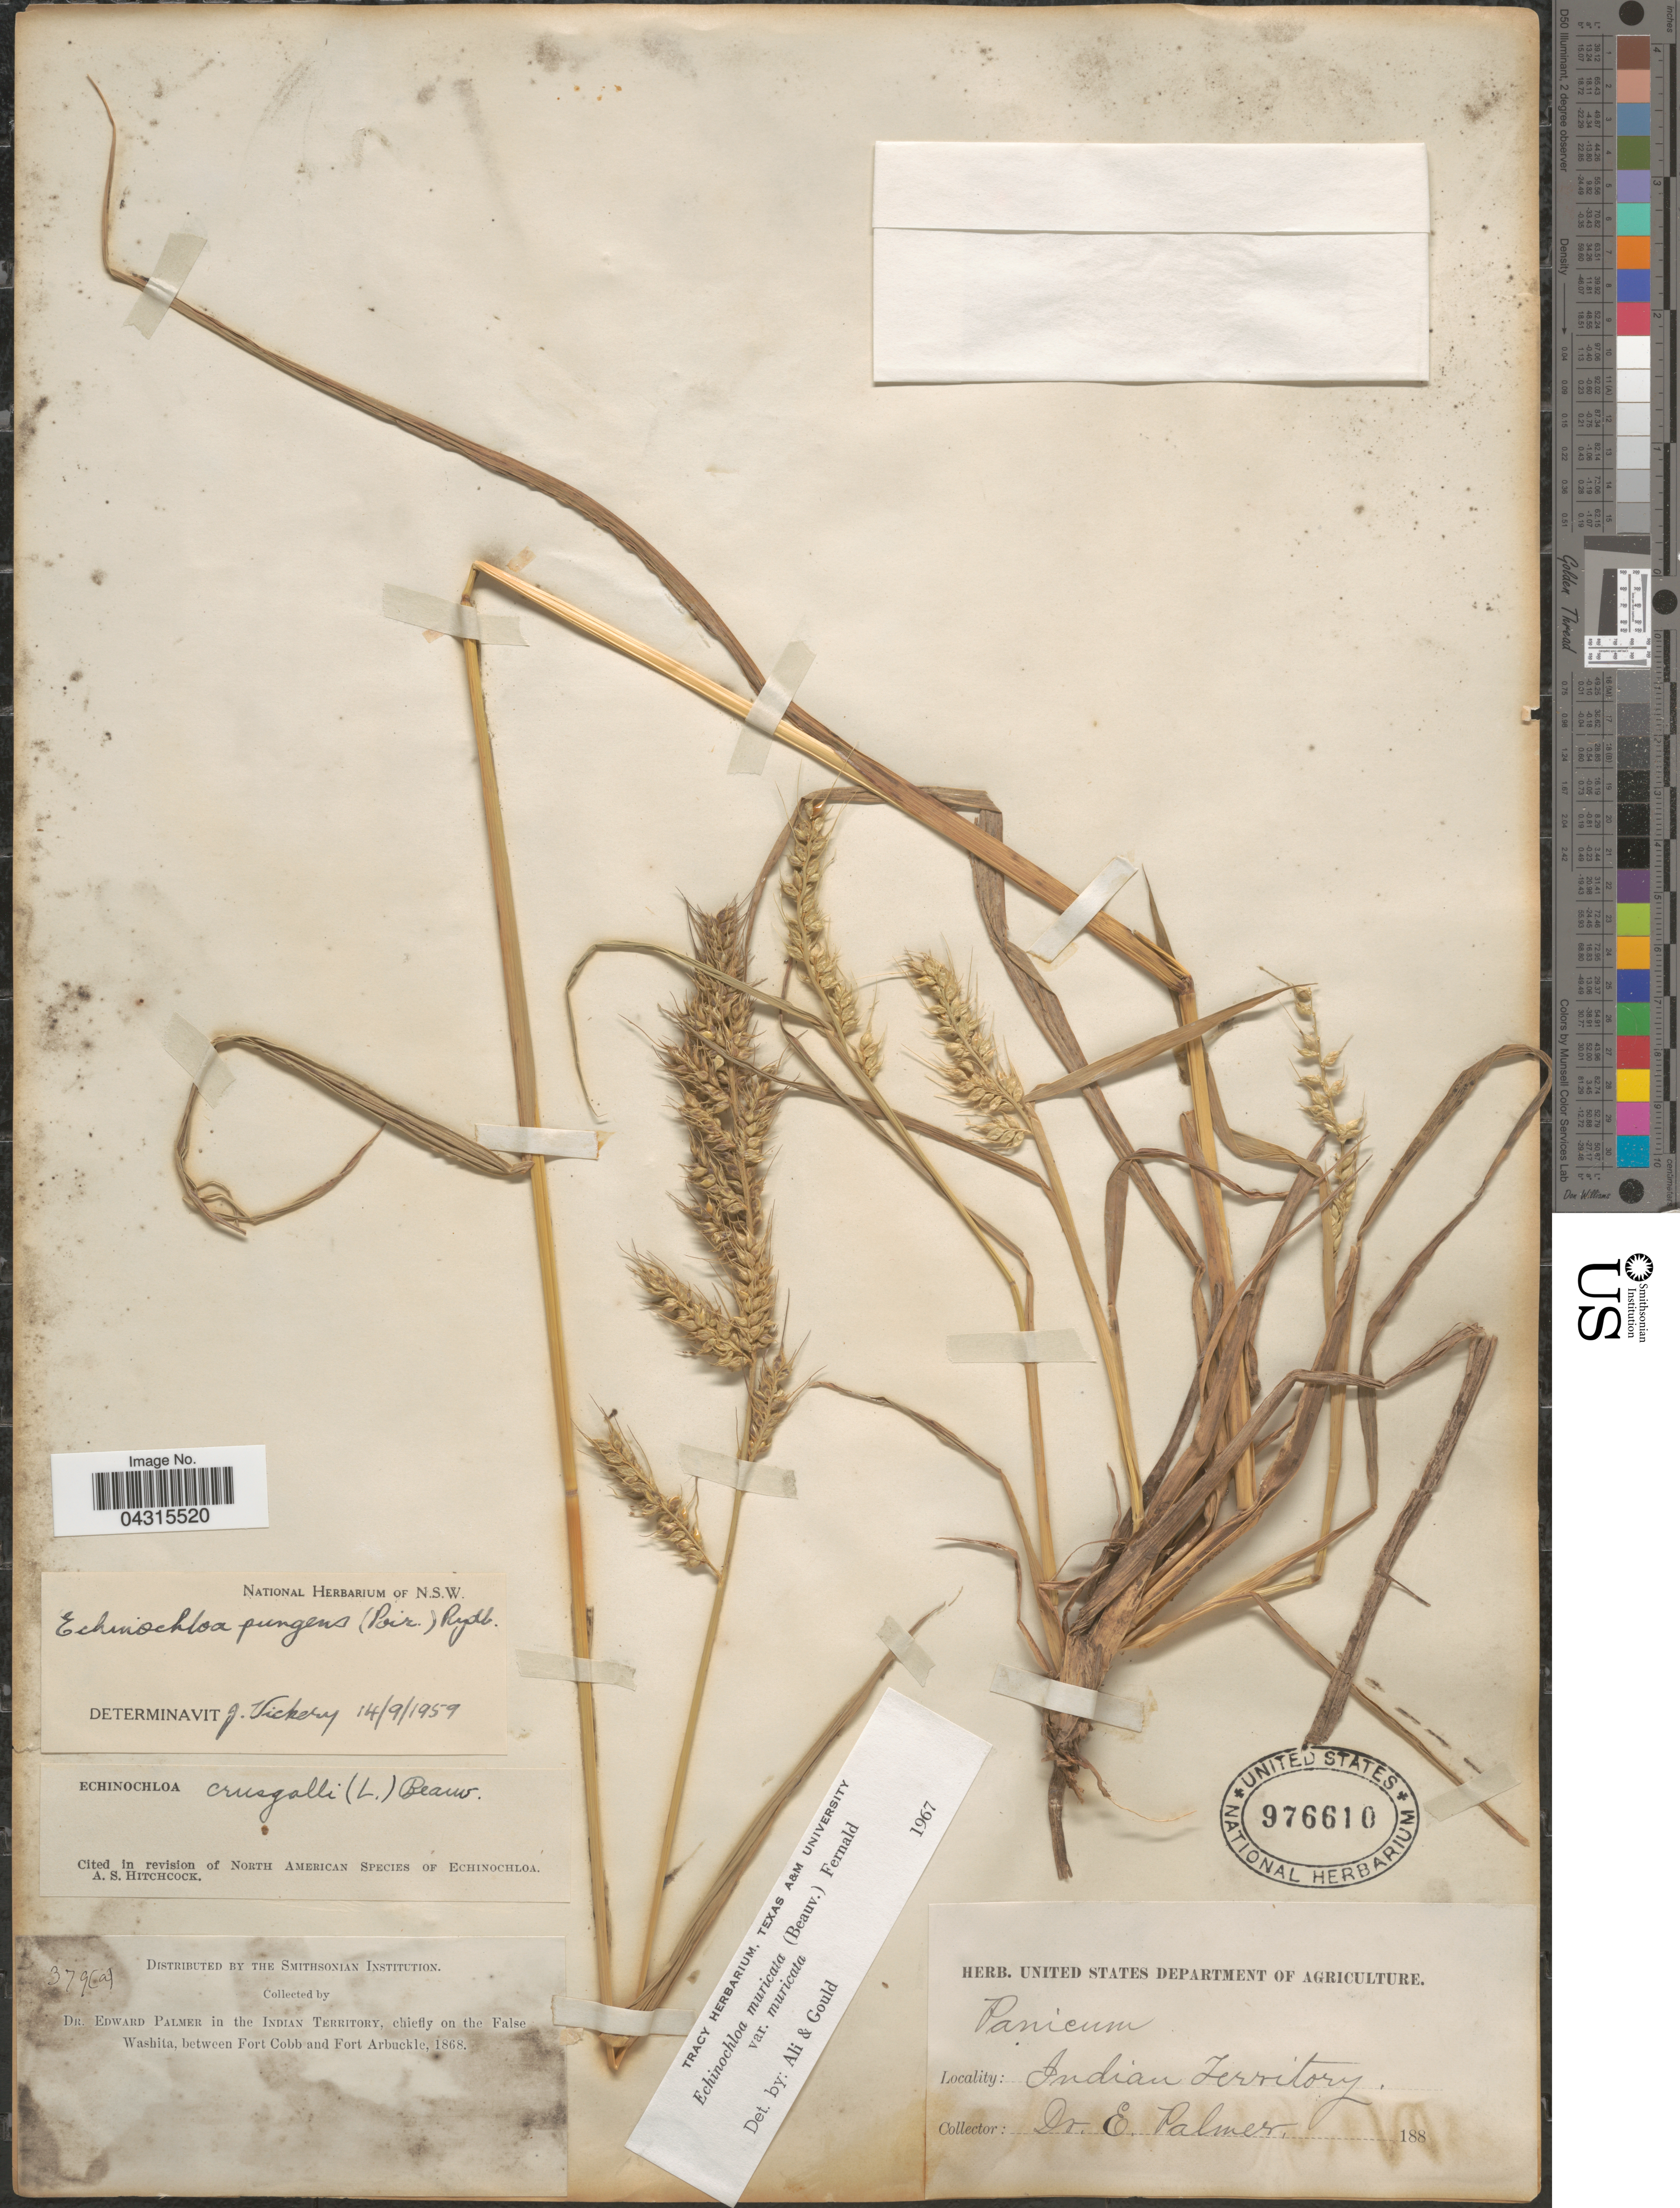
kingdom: Plantae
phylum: Tracheophyta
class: Liliopsida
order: Poales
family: Poaceae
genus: Echinochloa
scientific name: Echinochloa muricata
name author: (P. Beauv.) Fernald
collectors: E. Palmer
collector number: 379 (a)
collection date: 1868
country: United States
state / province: Oklahoma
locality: In the Indian Territory, chiefly on the False Washita, between Fort Cobb and Fort Arbuckle.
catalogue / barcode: US 976610